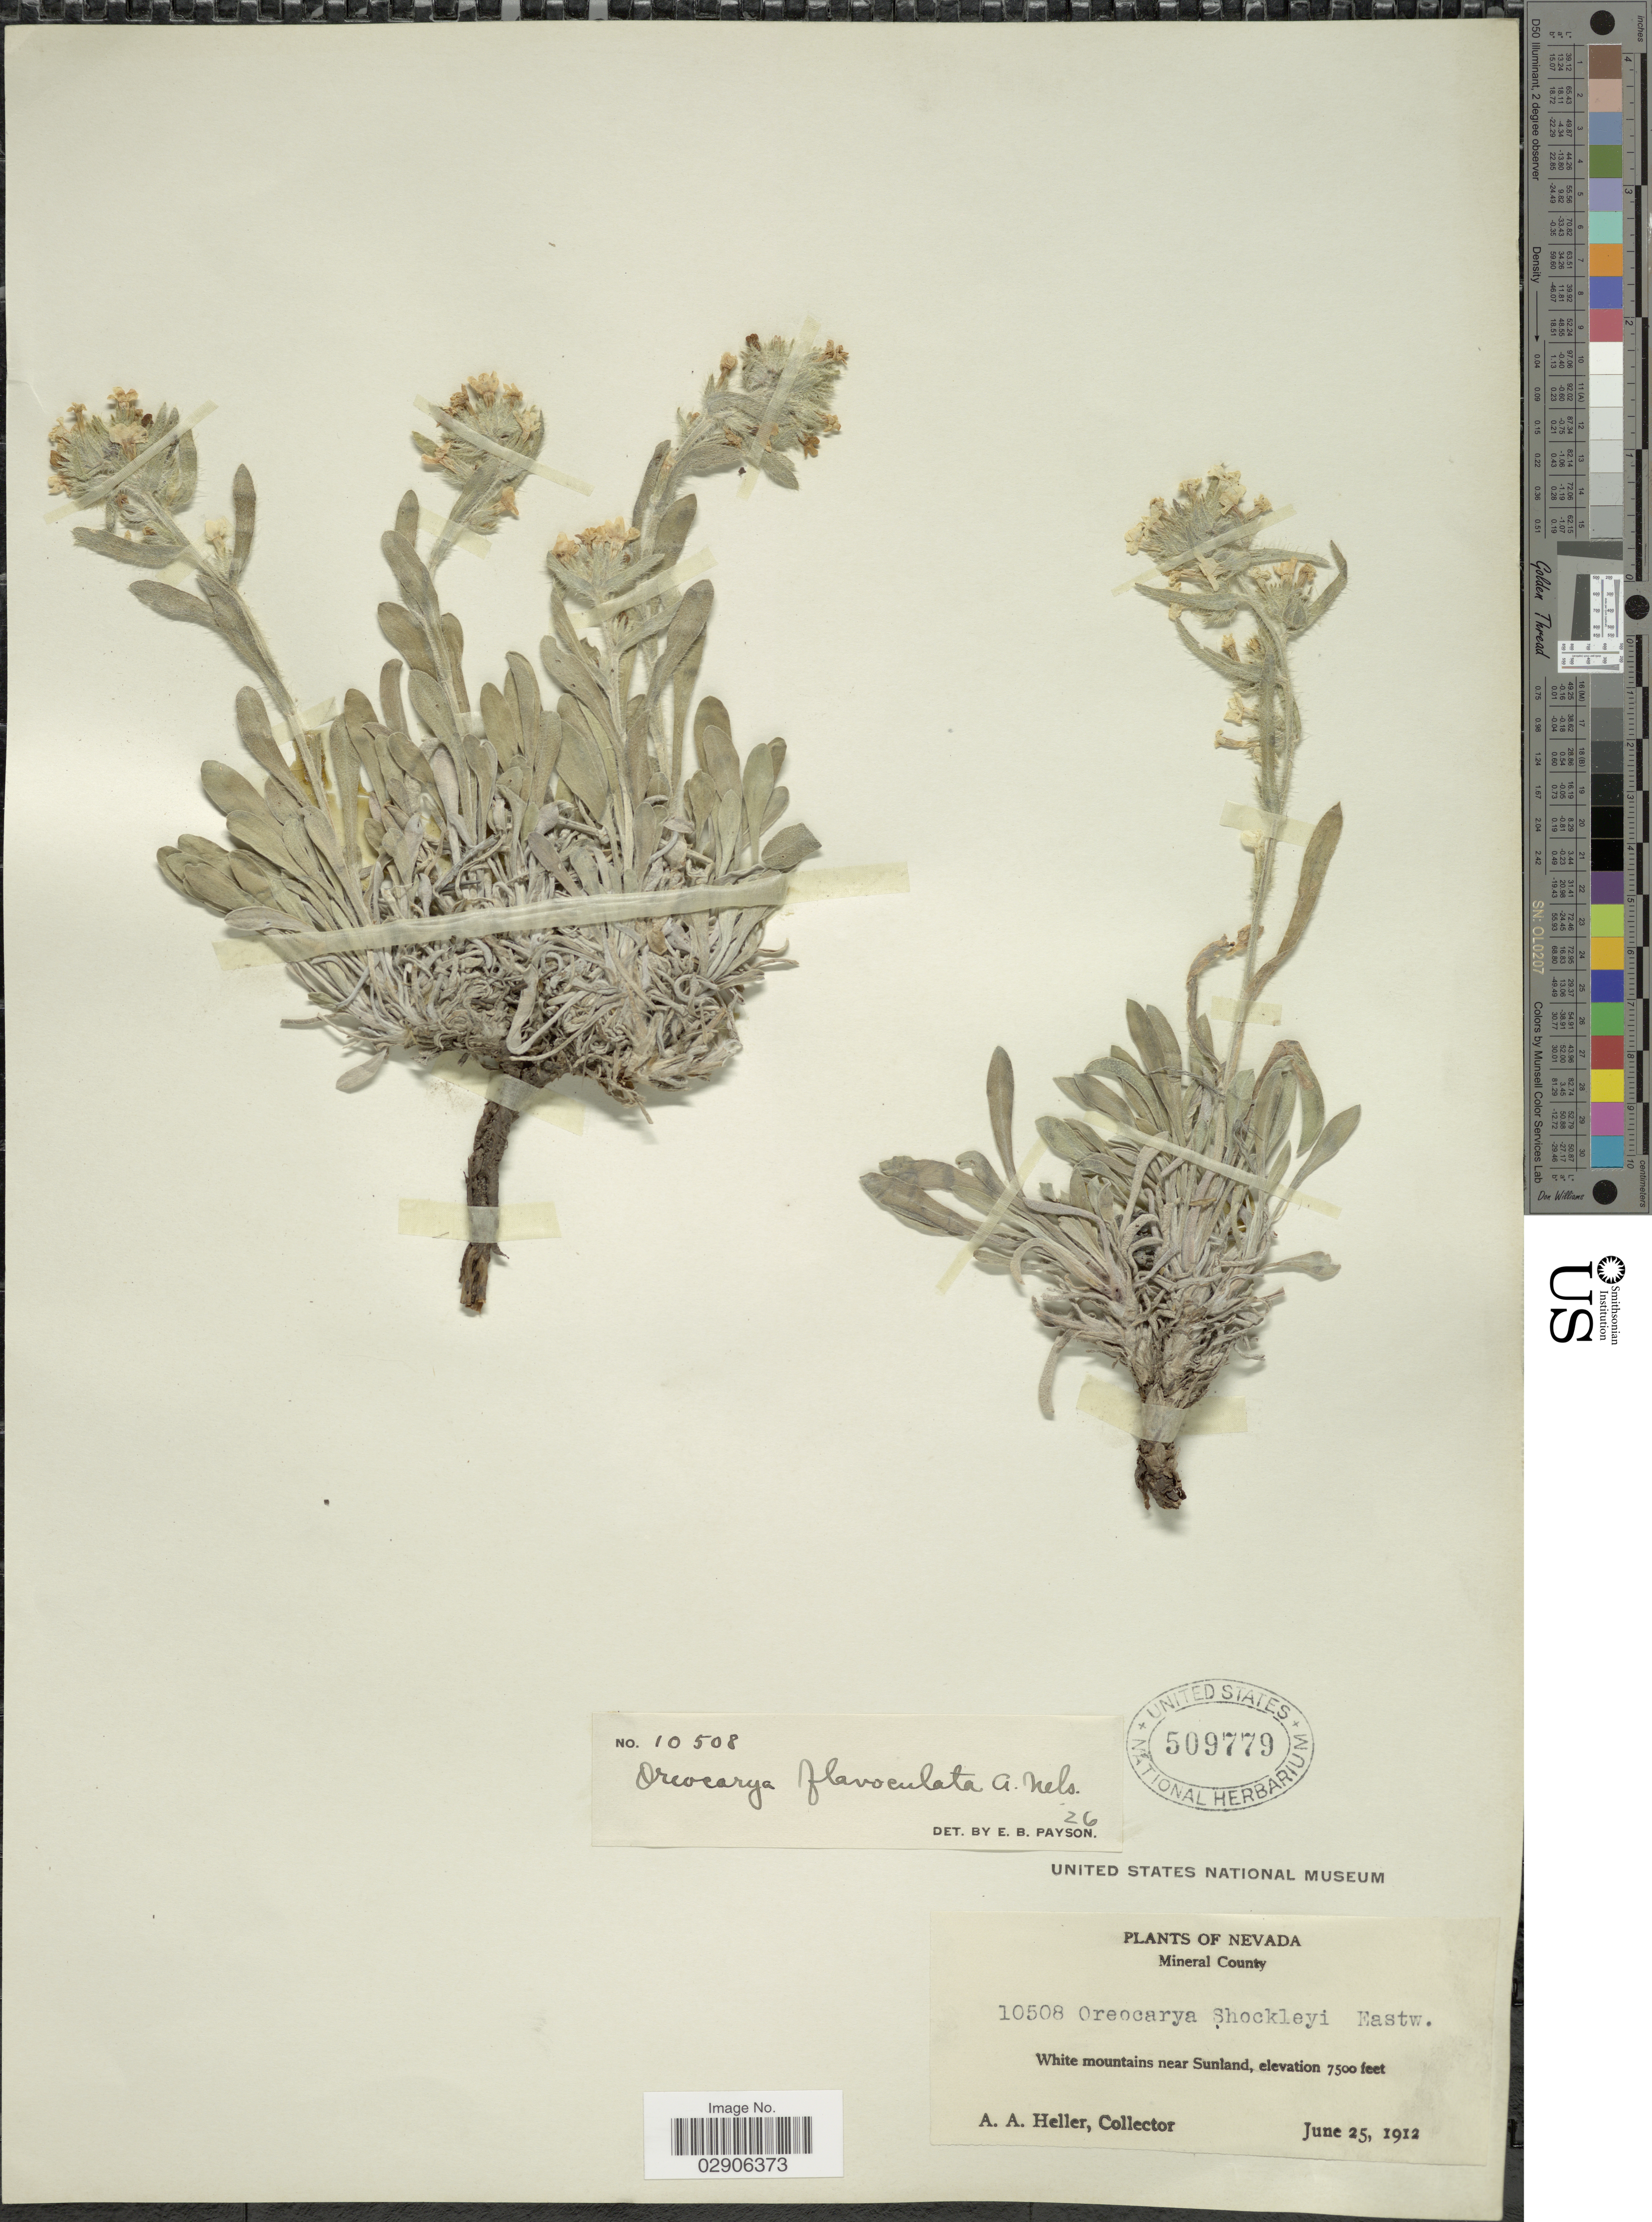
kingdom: Plantae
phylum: Tracheophyta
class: Magnoliopsida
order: Boraginales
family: Boraginaceae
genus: Cryptantha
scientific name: Cryptantha flavoculata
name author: (A. Nelson) Payson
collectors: A. A. Heller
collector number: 10508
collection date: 1912-06-25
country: United States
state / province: Nevada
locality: Mineral County. White mountains near Sunland.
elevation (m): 2286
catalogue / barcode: US 509779